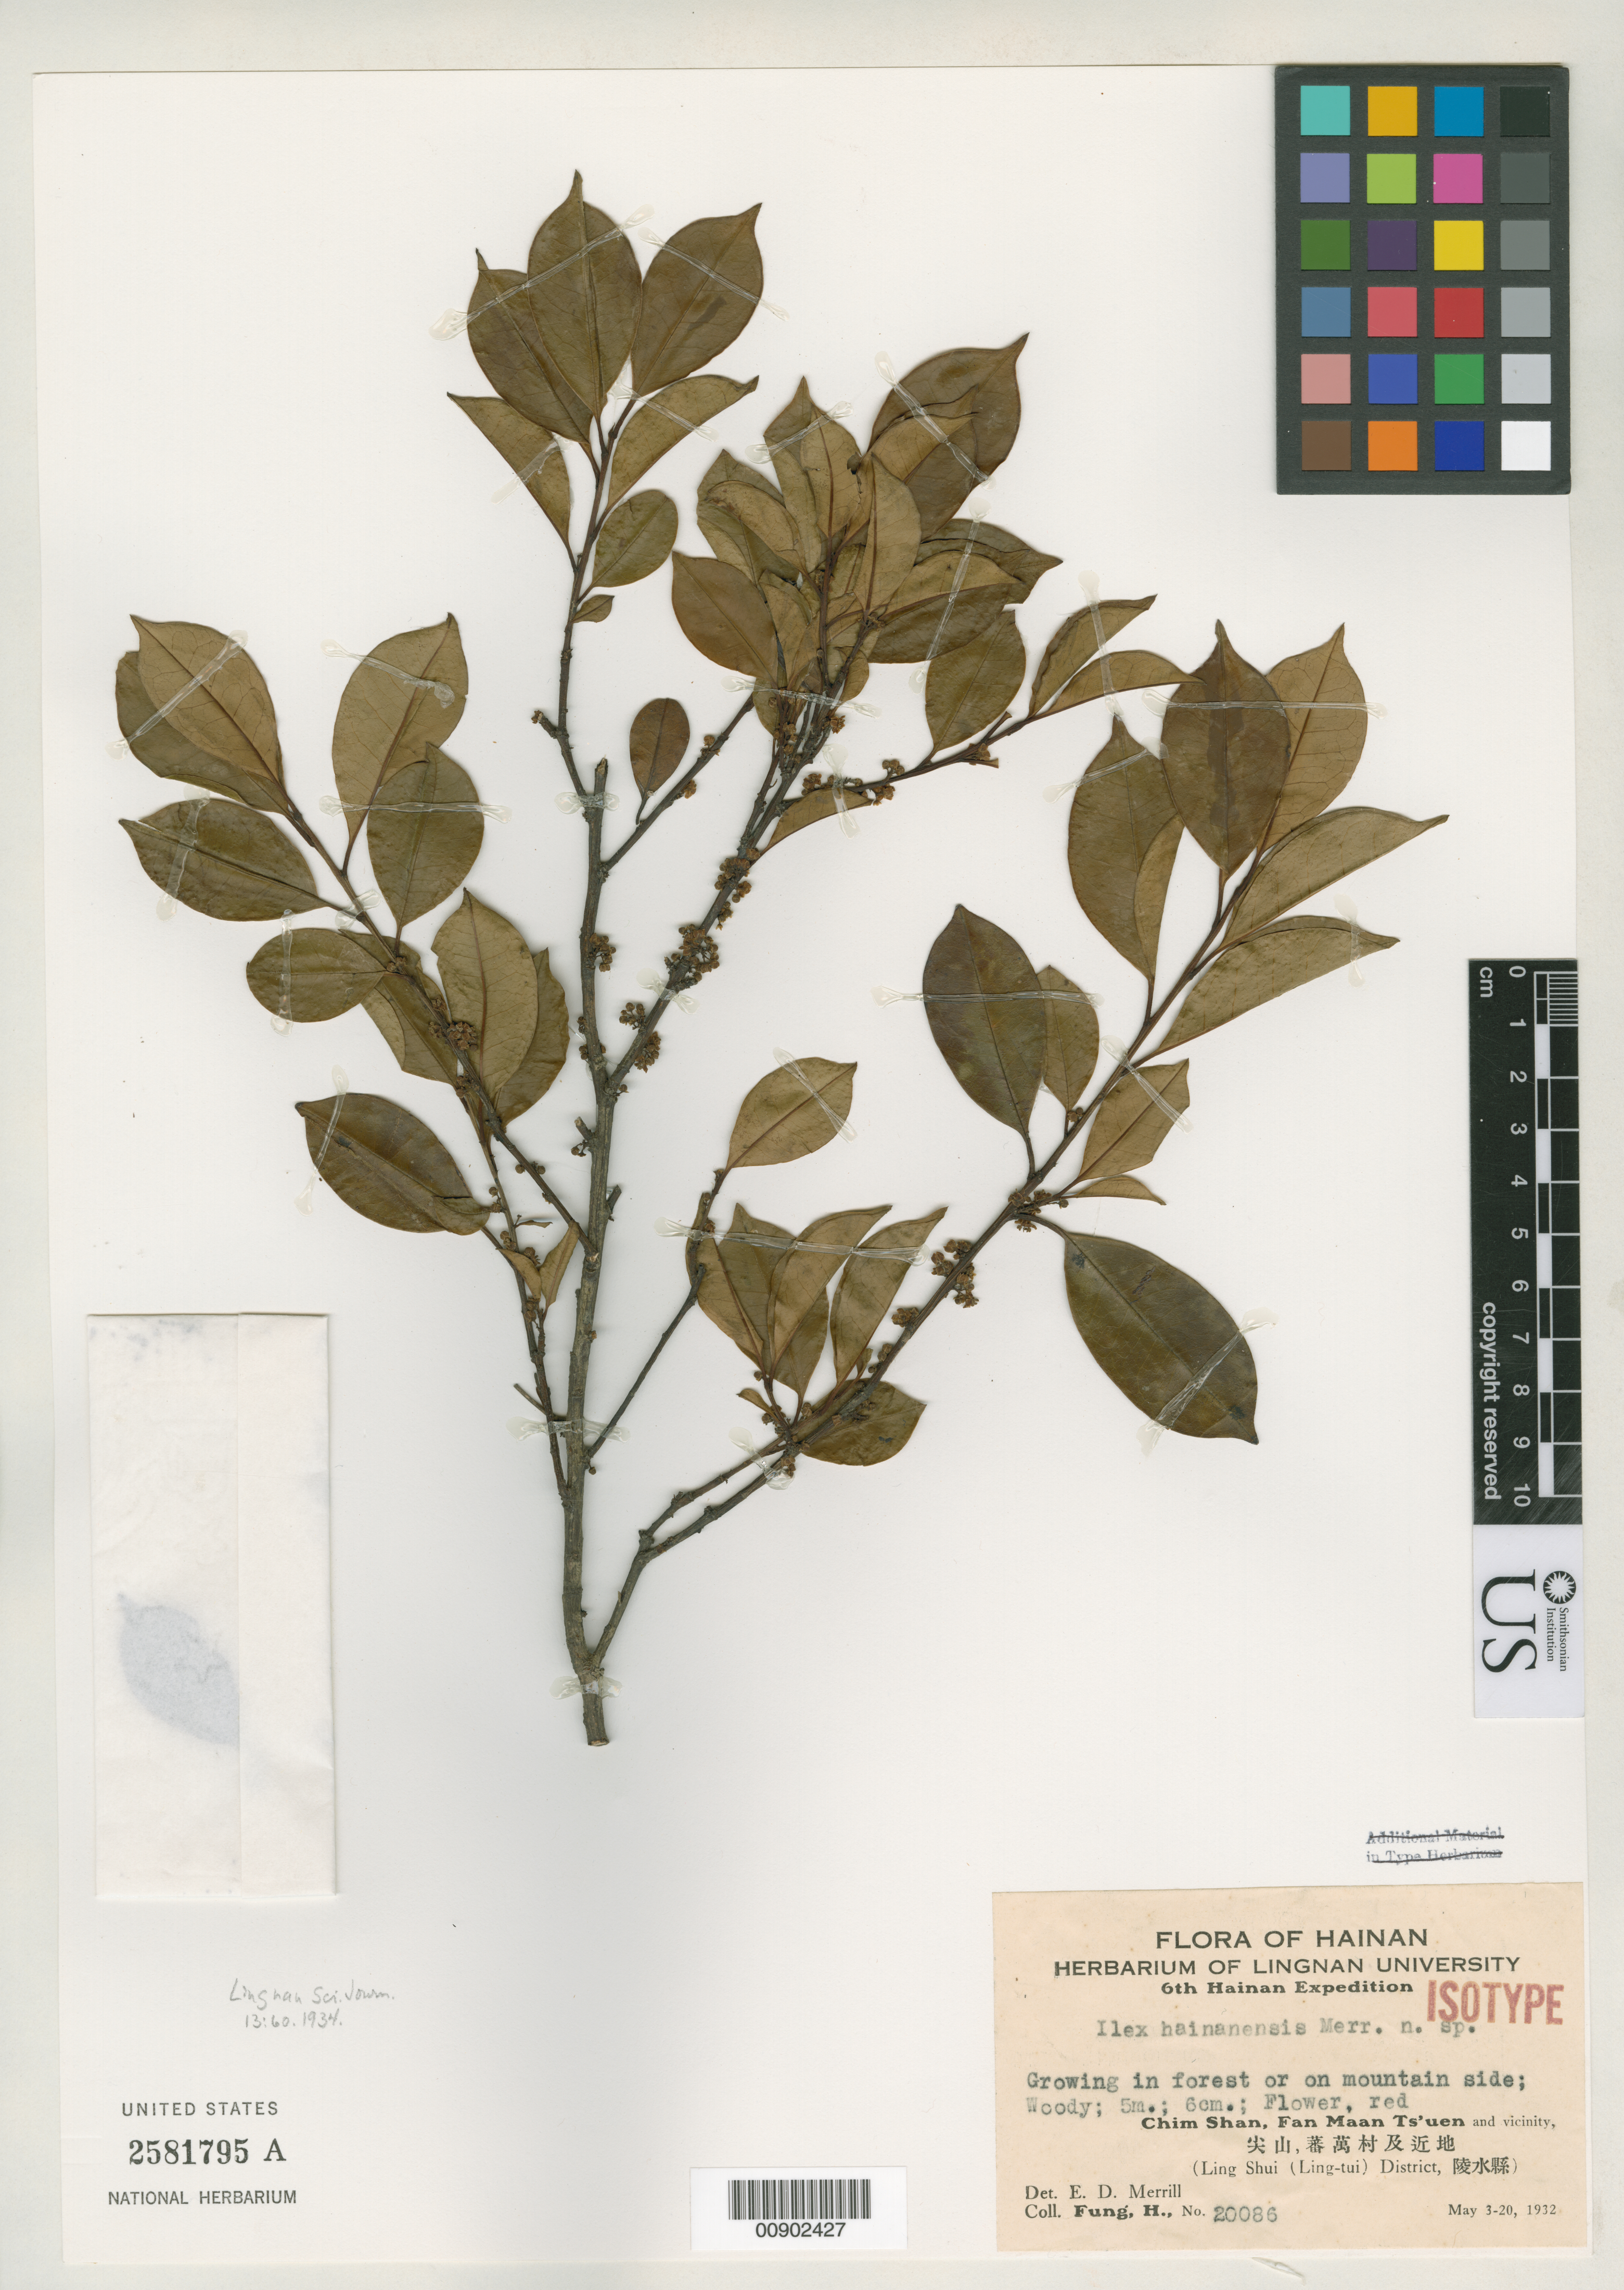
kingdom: Plantae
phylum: Tracheophyta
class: Magnoliopsida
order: Aquifoliales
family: Aquifoliaceae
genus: Ilex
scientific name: Ilex hainanensis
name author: Merr.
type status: Isotype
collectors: H. L. Fung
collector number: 20086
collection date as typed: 03 May 1932 to 20 May 1932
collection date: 1932-05-03/1932-05-20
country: China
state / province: Guangdong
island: Hainan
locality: Chim Shan, Fan Maan Ts'uen and vicinity, Ling Shui (Ling-tui) District.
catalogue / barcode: US 2581795A